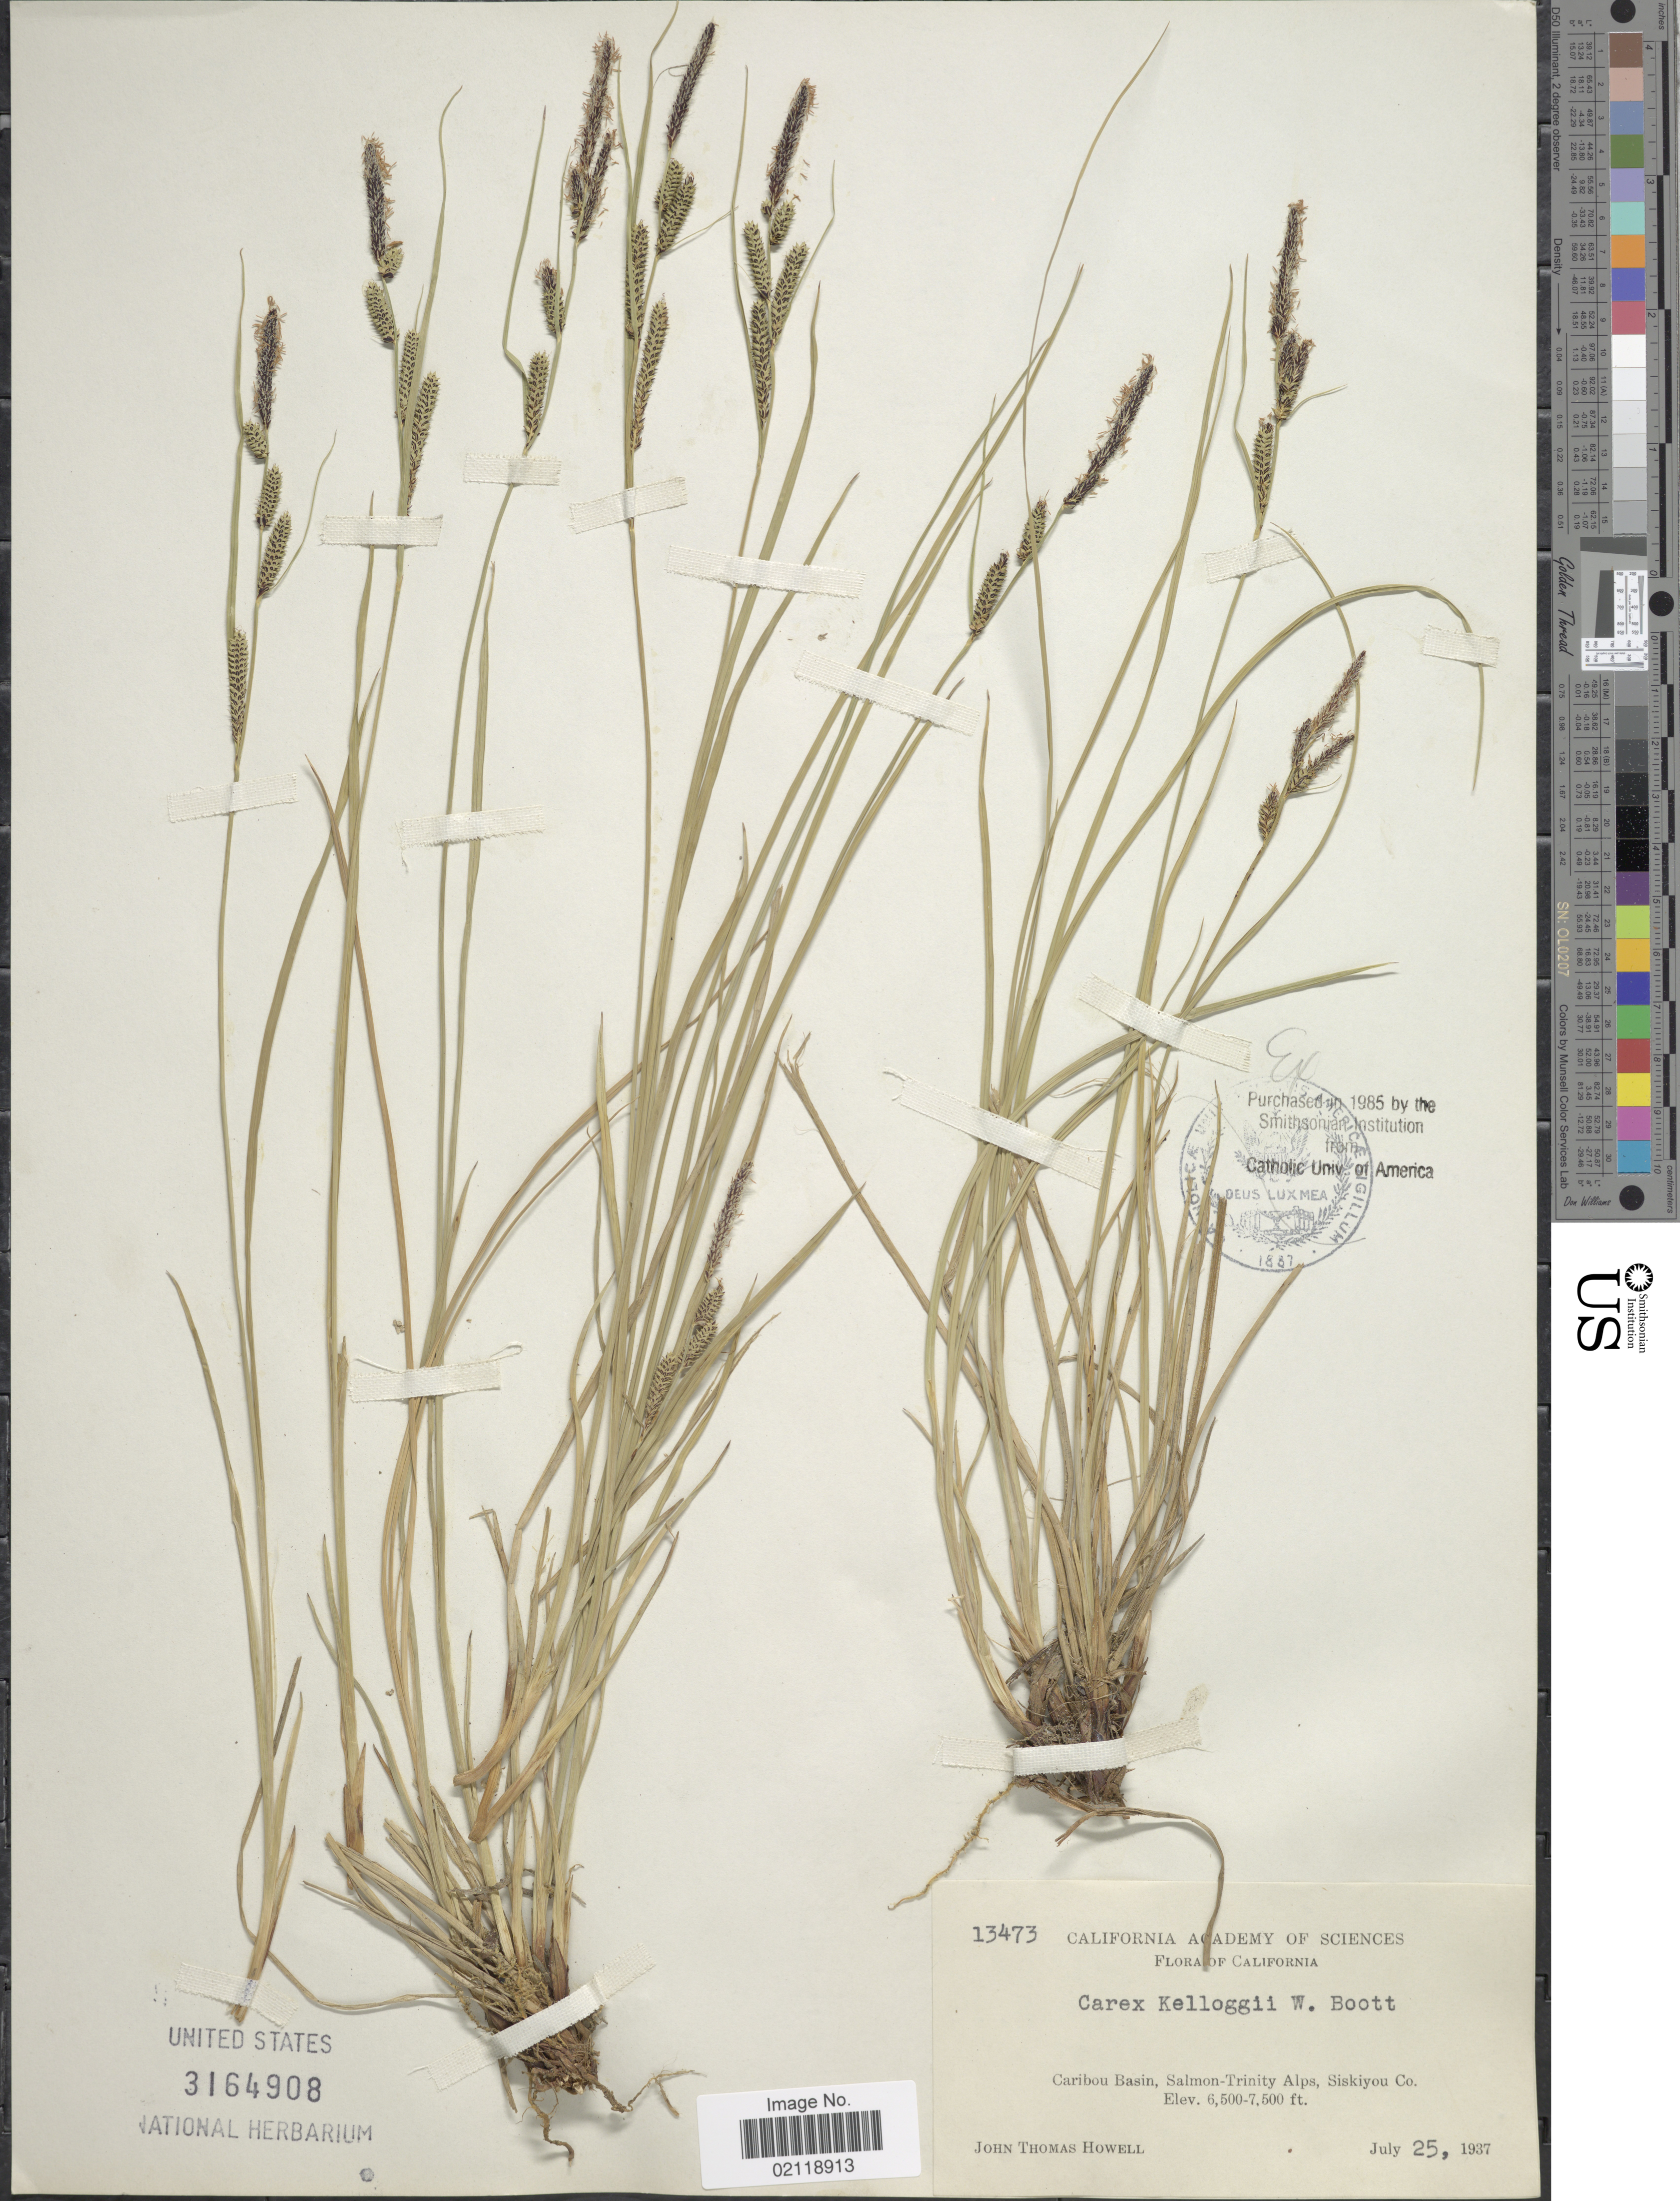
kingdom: Plantae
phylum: Tracheophyta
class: Liliopsida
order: Poales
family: Cyperaceae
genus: Carex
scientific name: Carex kelloggii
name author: W. Boott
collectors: J. T. Howell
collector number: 13473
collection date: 1937-07-25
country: United States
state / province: California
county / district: Siskiyou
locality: Caribou Basin, Salmon-Trinity Alps, Siskiyou Co.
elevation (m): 1981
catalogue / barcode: US 3164908